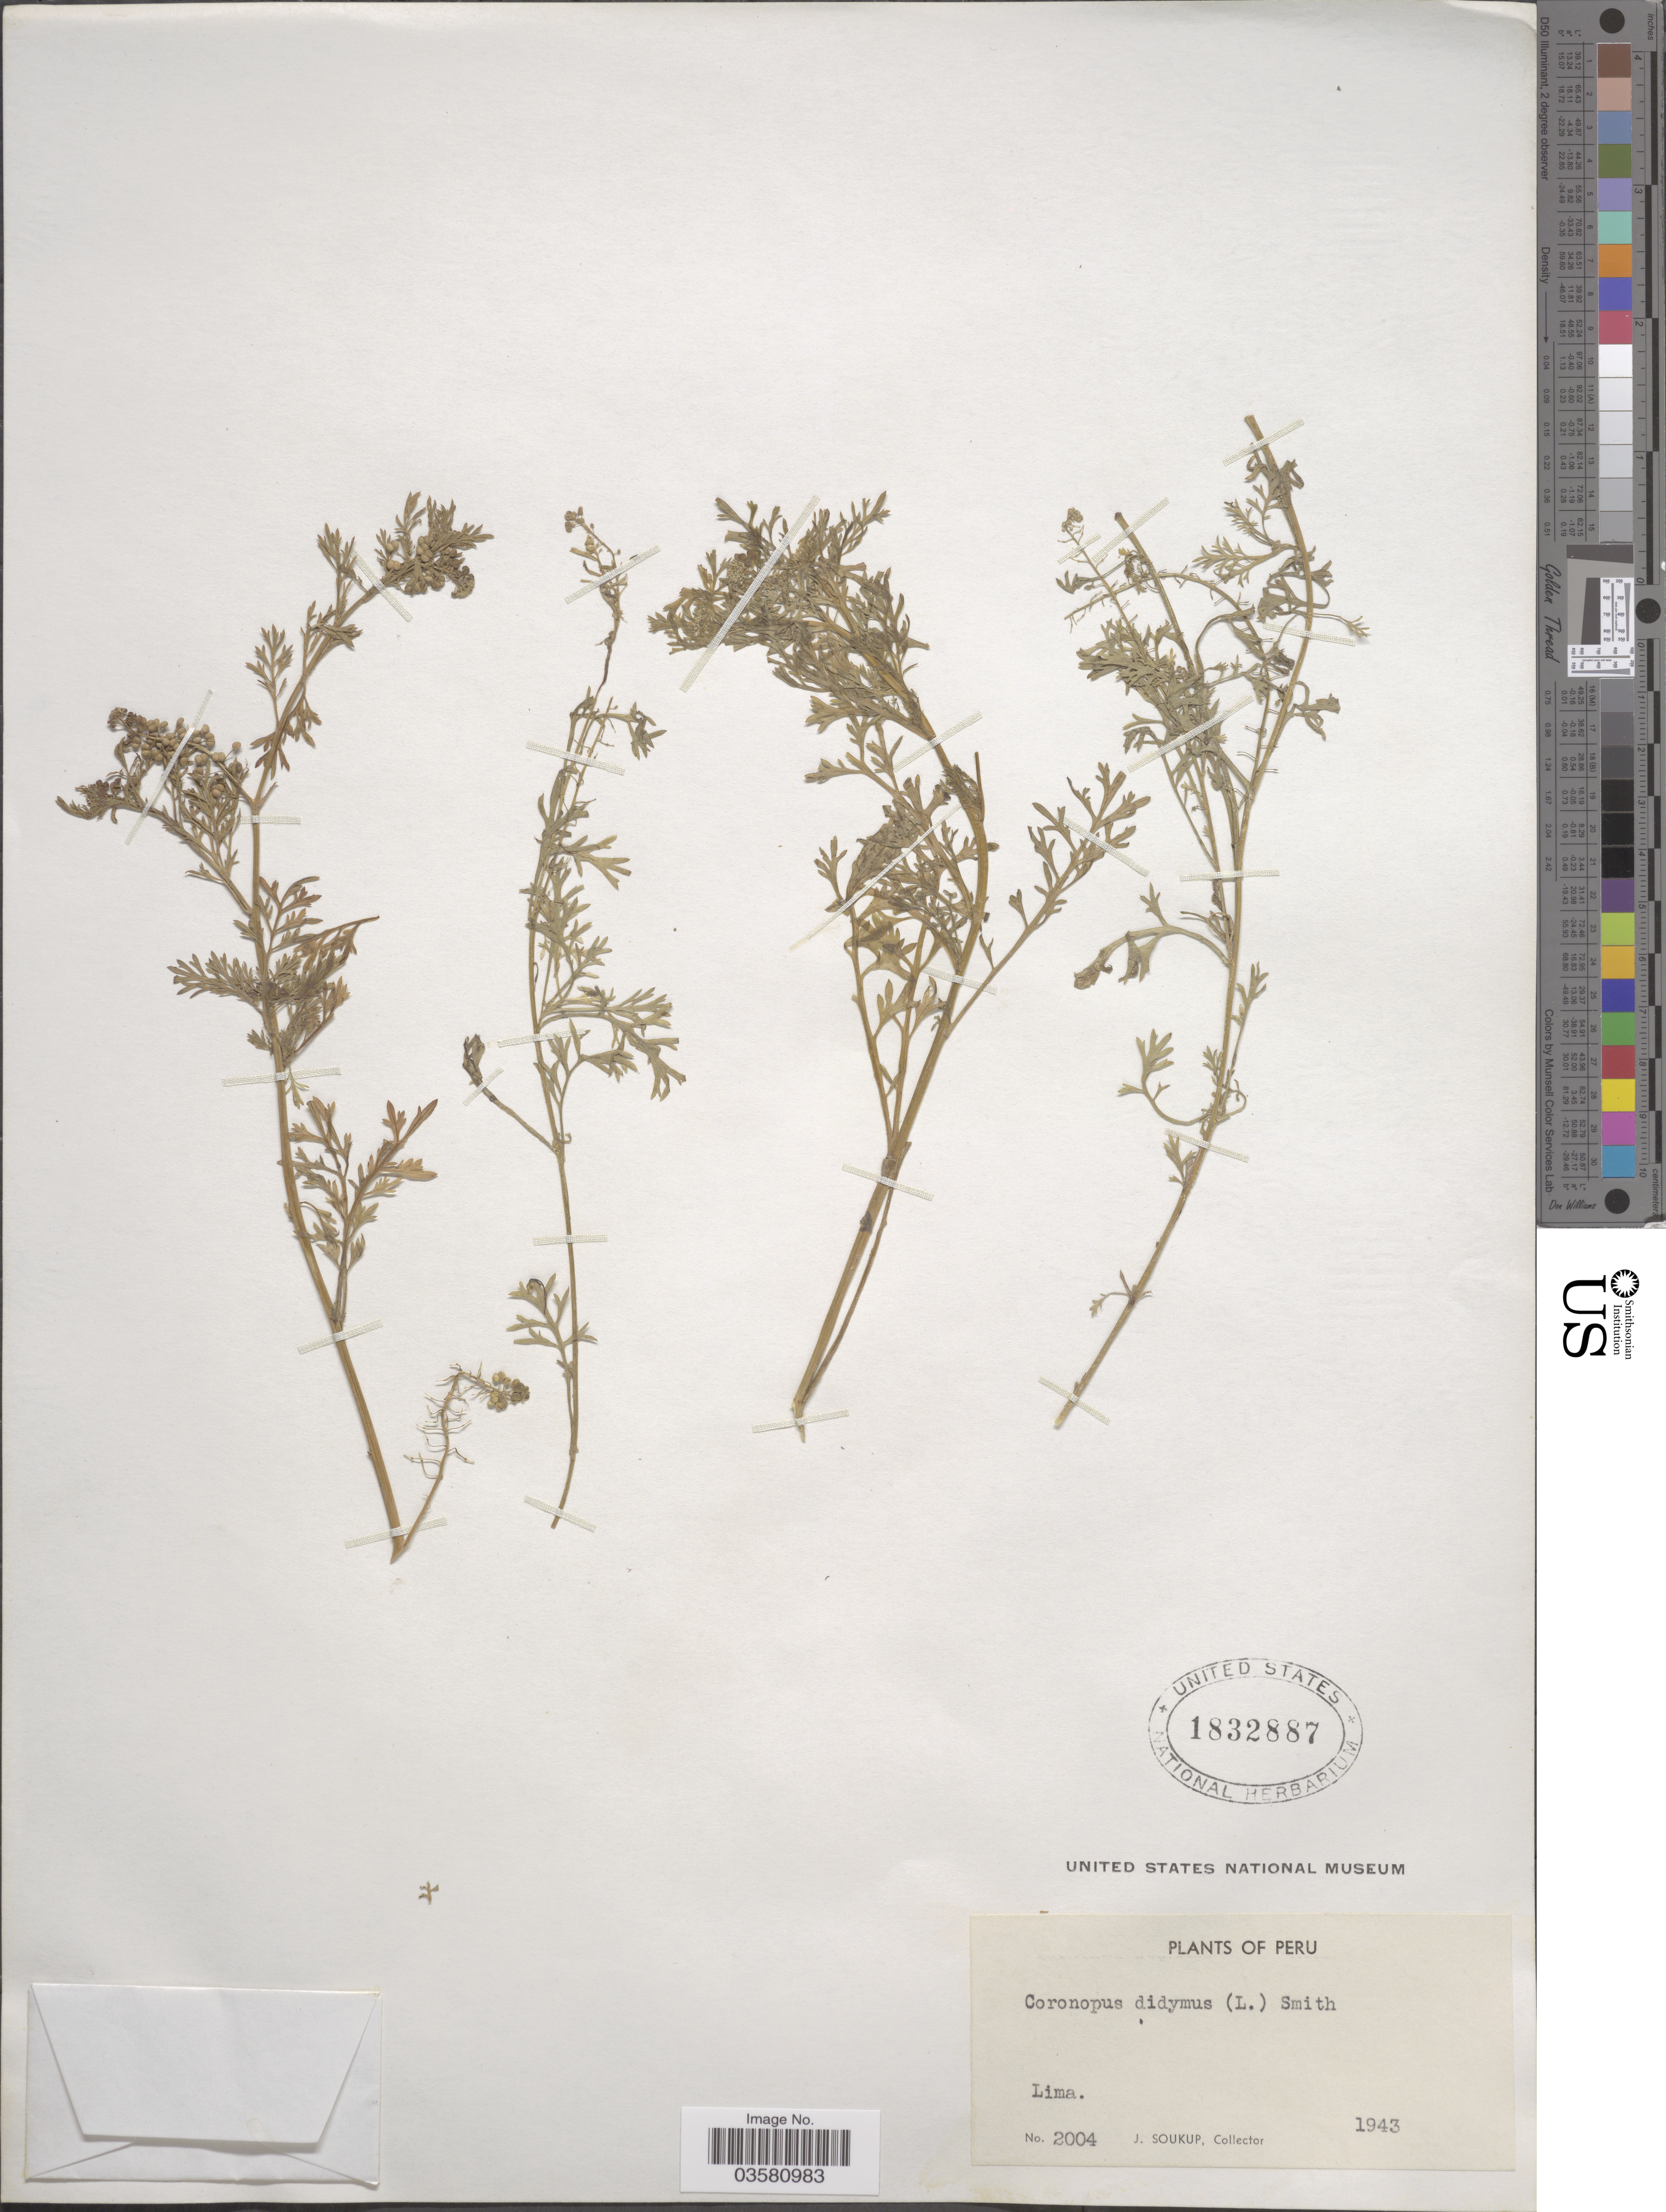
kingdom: Plantae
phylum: Tracheophyta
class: Magnoliopsida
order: Brassicales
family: Brassicaceae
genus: Lepidium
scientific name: Lepidium didymum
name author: L.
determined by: Strong, M. T., (US), Smithsonian Institution - National Museum of Natural History (UNITED STATES)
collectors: J. Soukup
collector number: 2004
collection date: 1943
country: Peru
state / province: Lima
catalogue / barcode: US 1832887